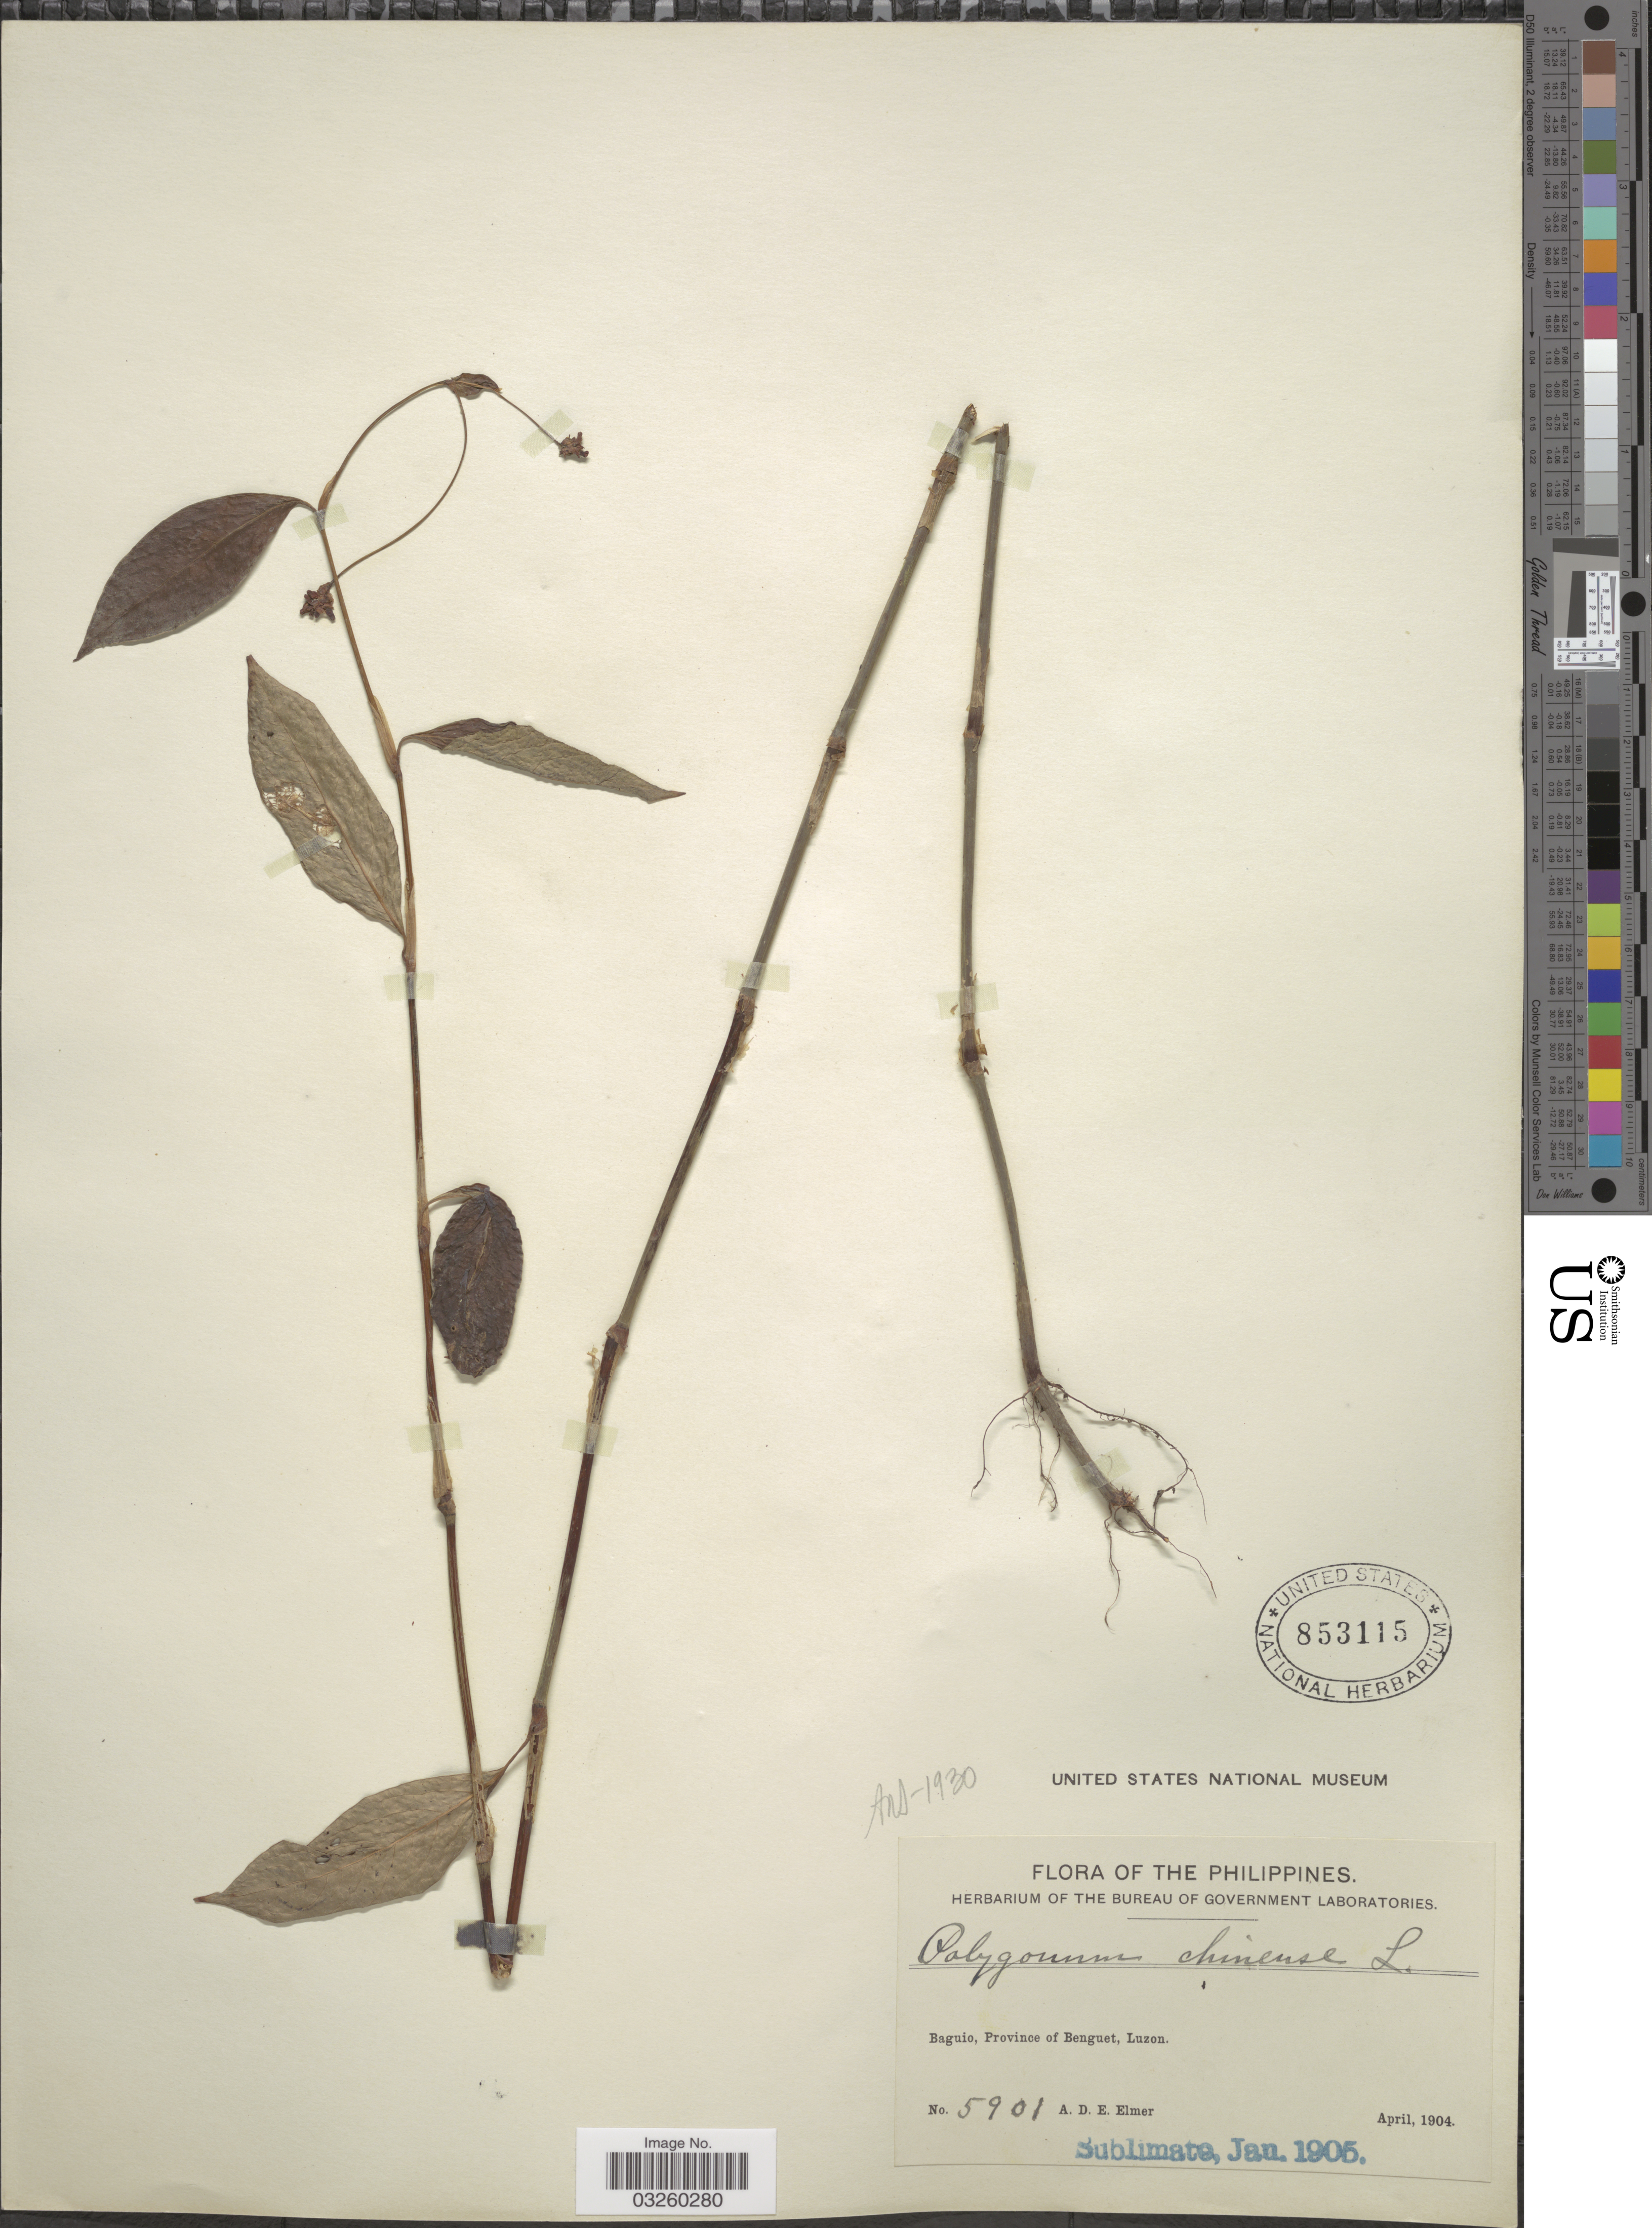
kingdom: Plantae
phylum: Tracheophyta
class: Magnoliopsida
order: Caryophyllales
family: Polygonaceae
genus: Polygonum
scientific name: Polygonum chinense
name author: L.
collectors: A. D. E. Elmer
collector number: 5901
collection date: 1904-04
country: Philippines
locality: Baguio, Province of Benguet, Luzon.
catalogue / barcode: US 853115